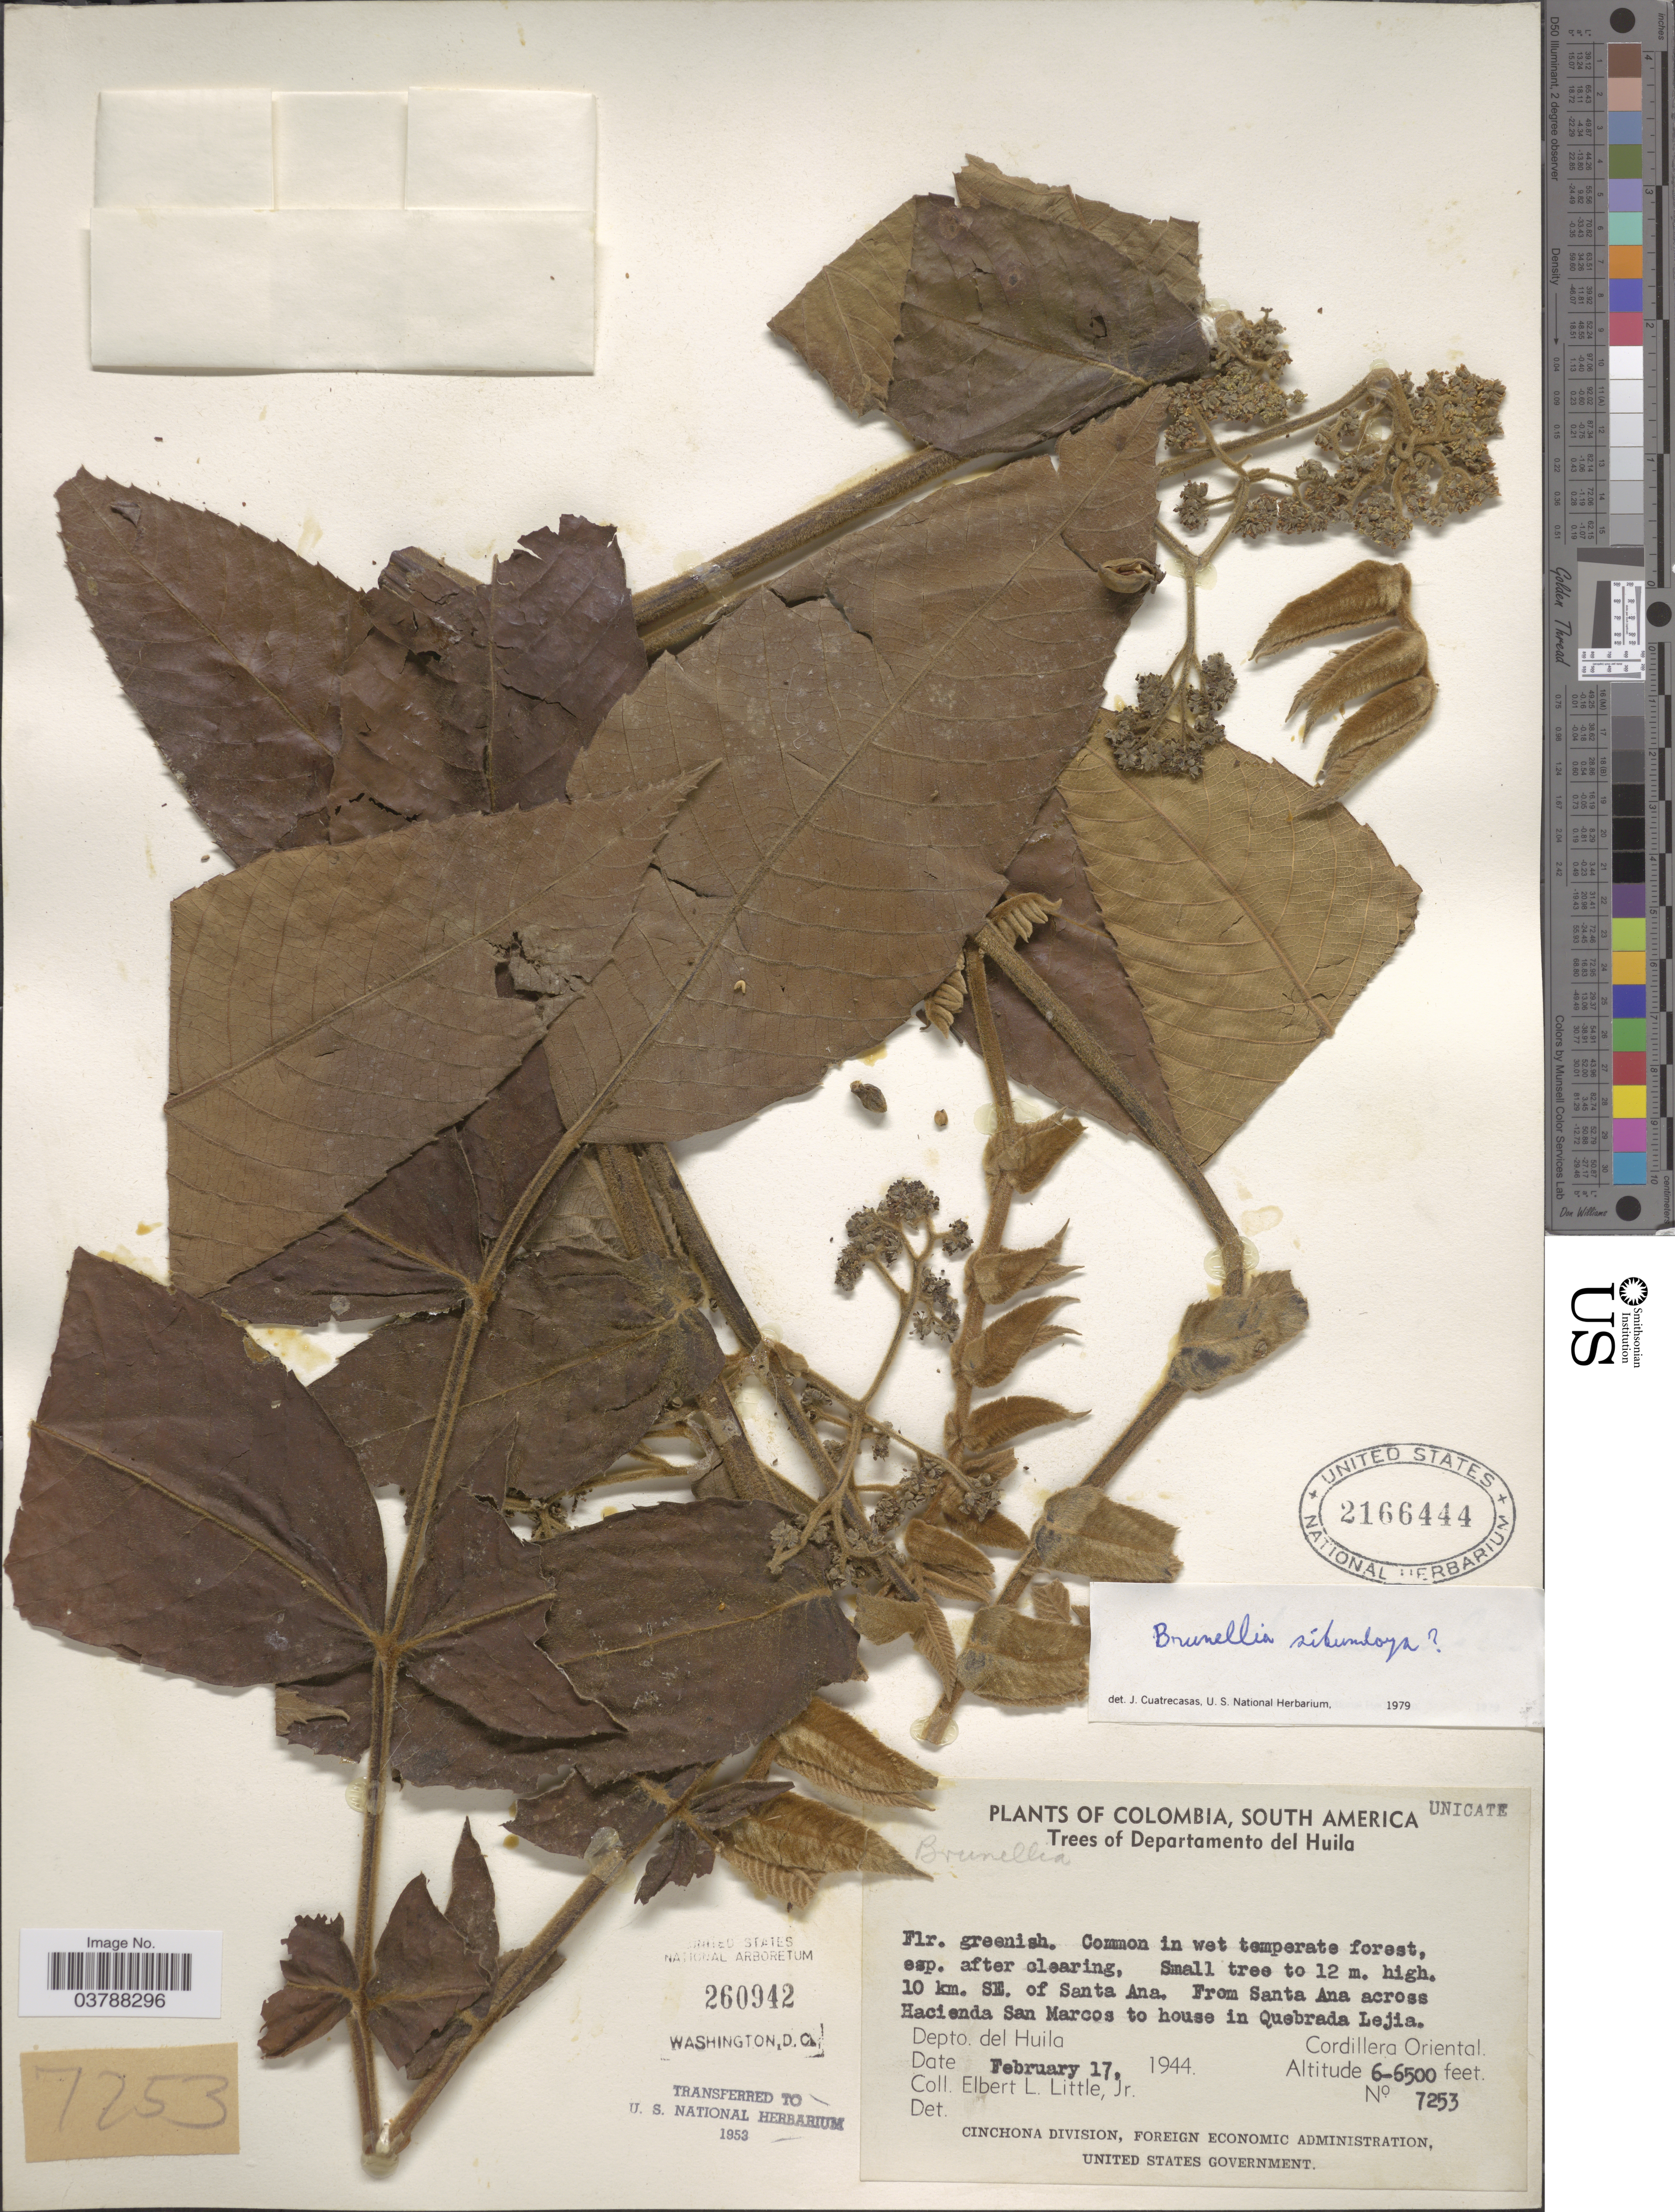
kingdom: Plantae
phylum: Tracheophyta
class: Magnoliopsida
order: Oxalidales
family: Brunelliaceae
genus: Brunellia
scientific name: Brunellia sibundoya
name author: Cuatrec.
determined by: Cuatrecasas, J.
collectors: E. L. Little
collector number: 7253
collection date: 1944-02-17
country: Colombia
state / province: Huila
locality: Departamento del Huila. 10 km. SE. of Santa Ana. From Santa Ana across Hacienda San Marcos to house in Quebrada Lejia. Depto. del Huila. Cordillera Oriental.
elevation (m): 1829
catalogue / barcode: US 2166444